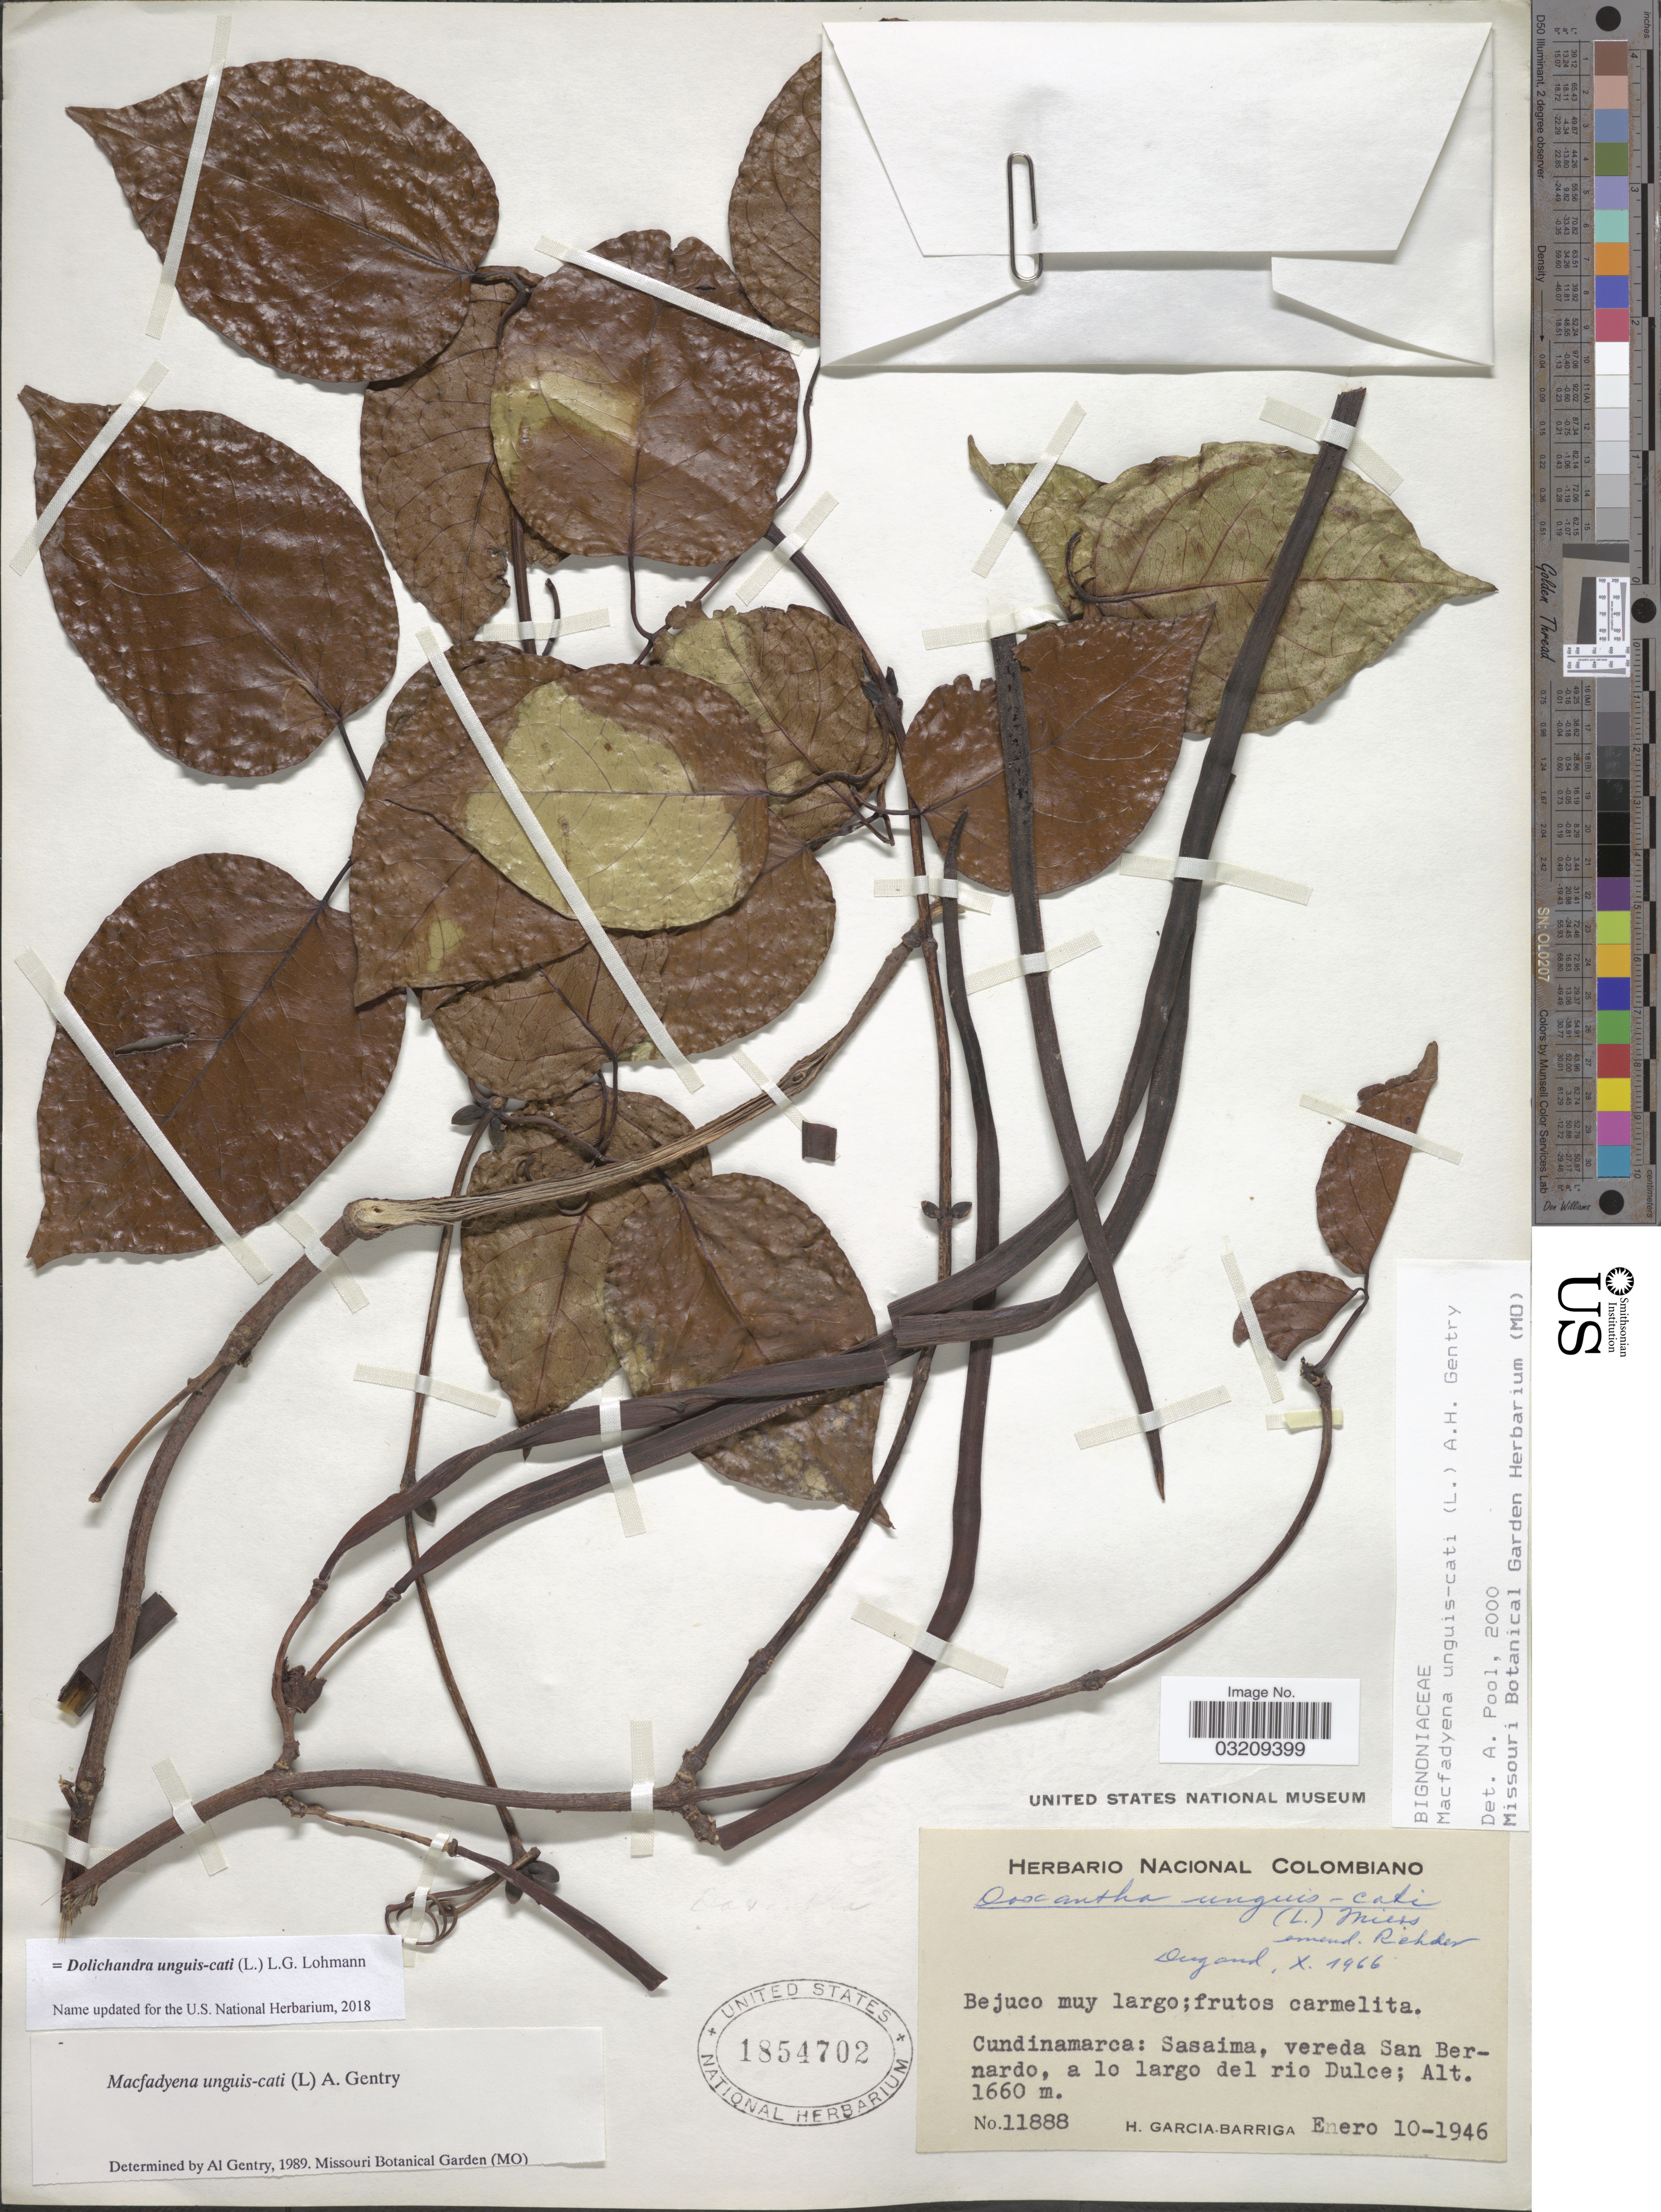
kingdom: Plantae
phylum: Tracheophyta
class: Magnoliopsida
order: Lamiales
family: Bignoniaceae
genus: Dolichandra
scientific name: Dolichandra unguis-cati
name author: (L.) L.G. Lohmann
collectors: H. García Barriga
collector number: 11888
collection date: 1946-01-10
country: Colombia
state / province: Cundinamarca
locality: Sasaima, vereda San Bernardo, a lo largo del rio Dulce.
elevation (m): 1660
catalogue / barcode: US 1854702